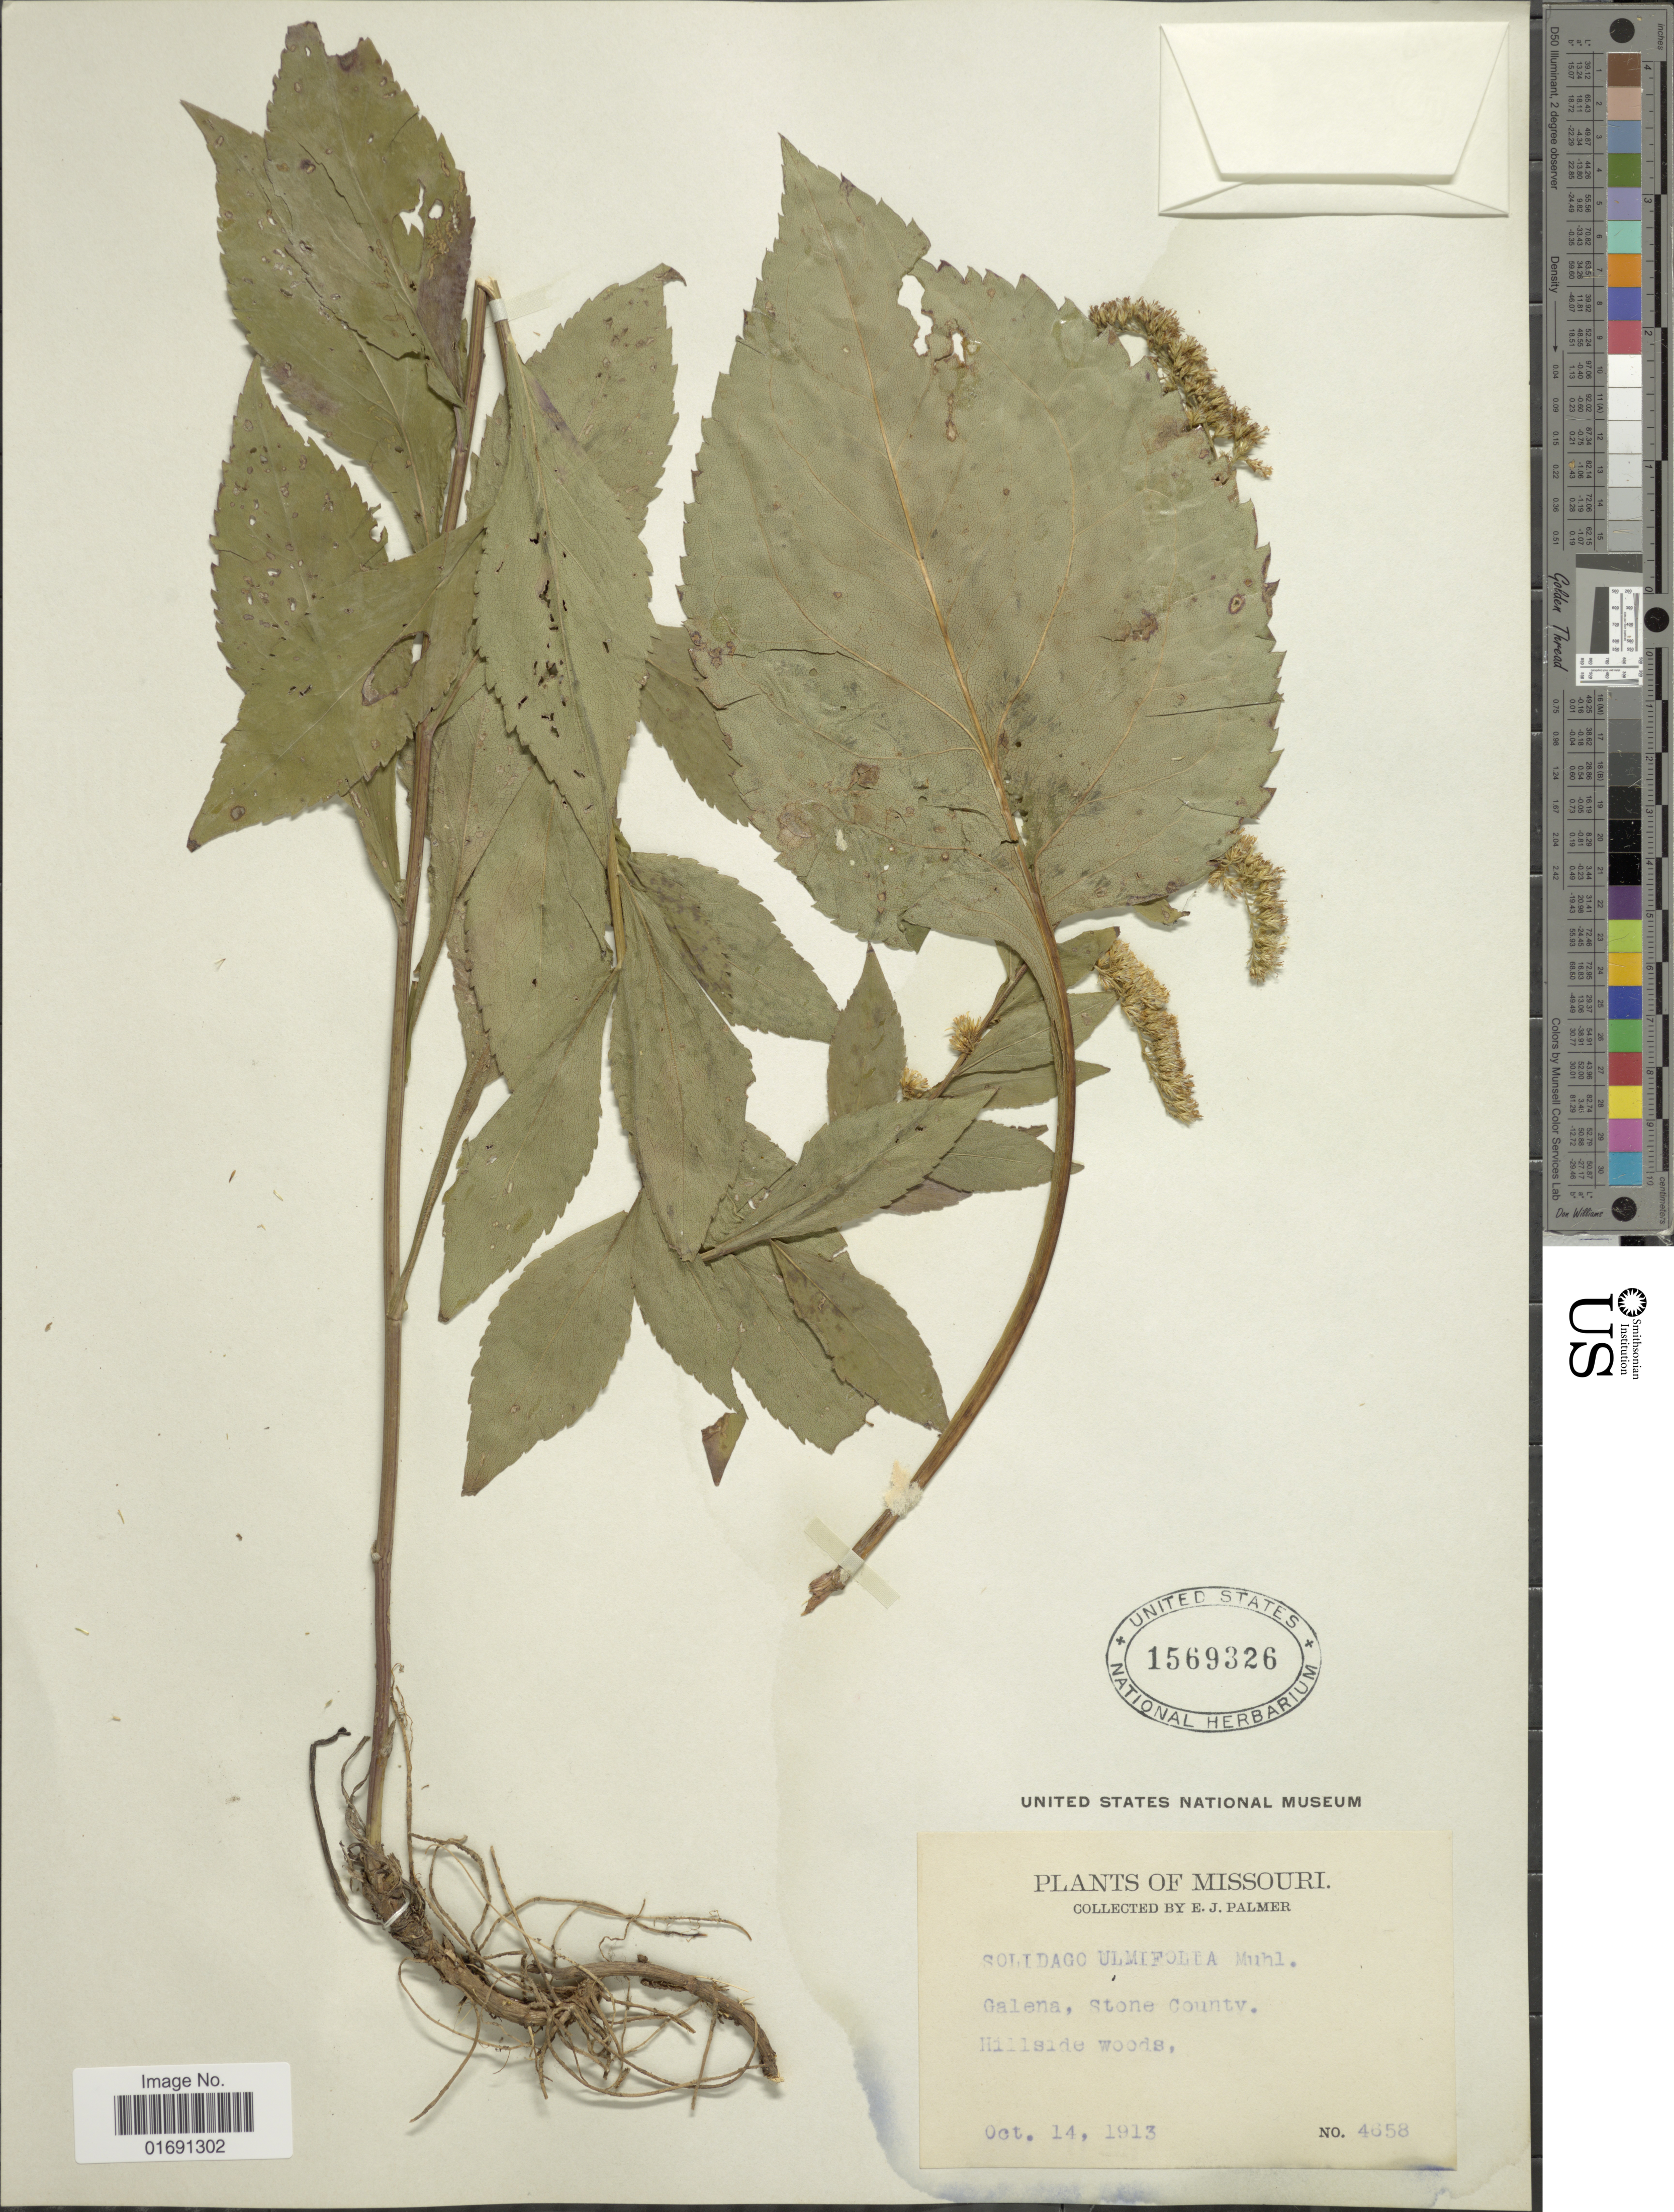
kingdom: Plantae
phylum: Tracheophyta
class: Magnoliopsida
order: Asterales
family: Asteraceae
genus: Solidago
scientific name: Solidago ulmifolia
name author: Muhl. ex Willd.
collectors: E. J. Palmer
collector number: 4658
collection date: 1913-10-14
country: United States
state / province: Missouri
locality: Galena, Stone County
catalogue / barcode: US 1569326